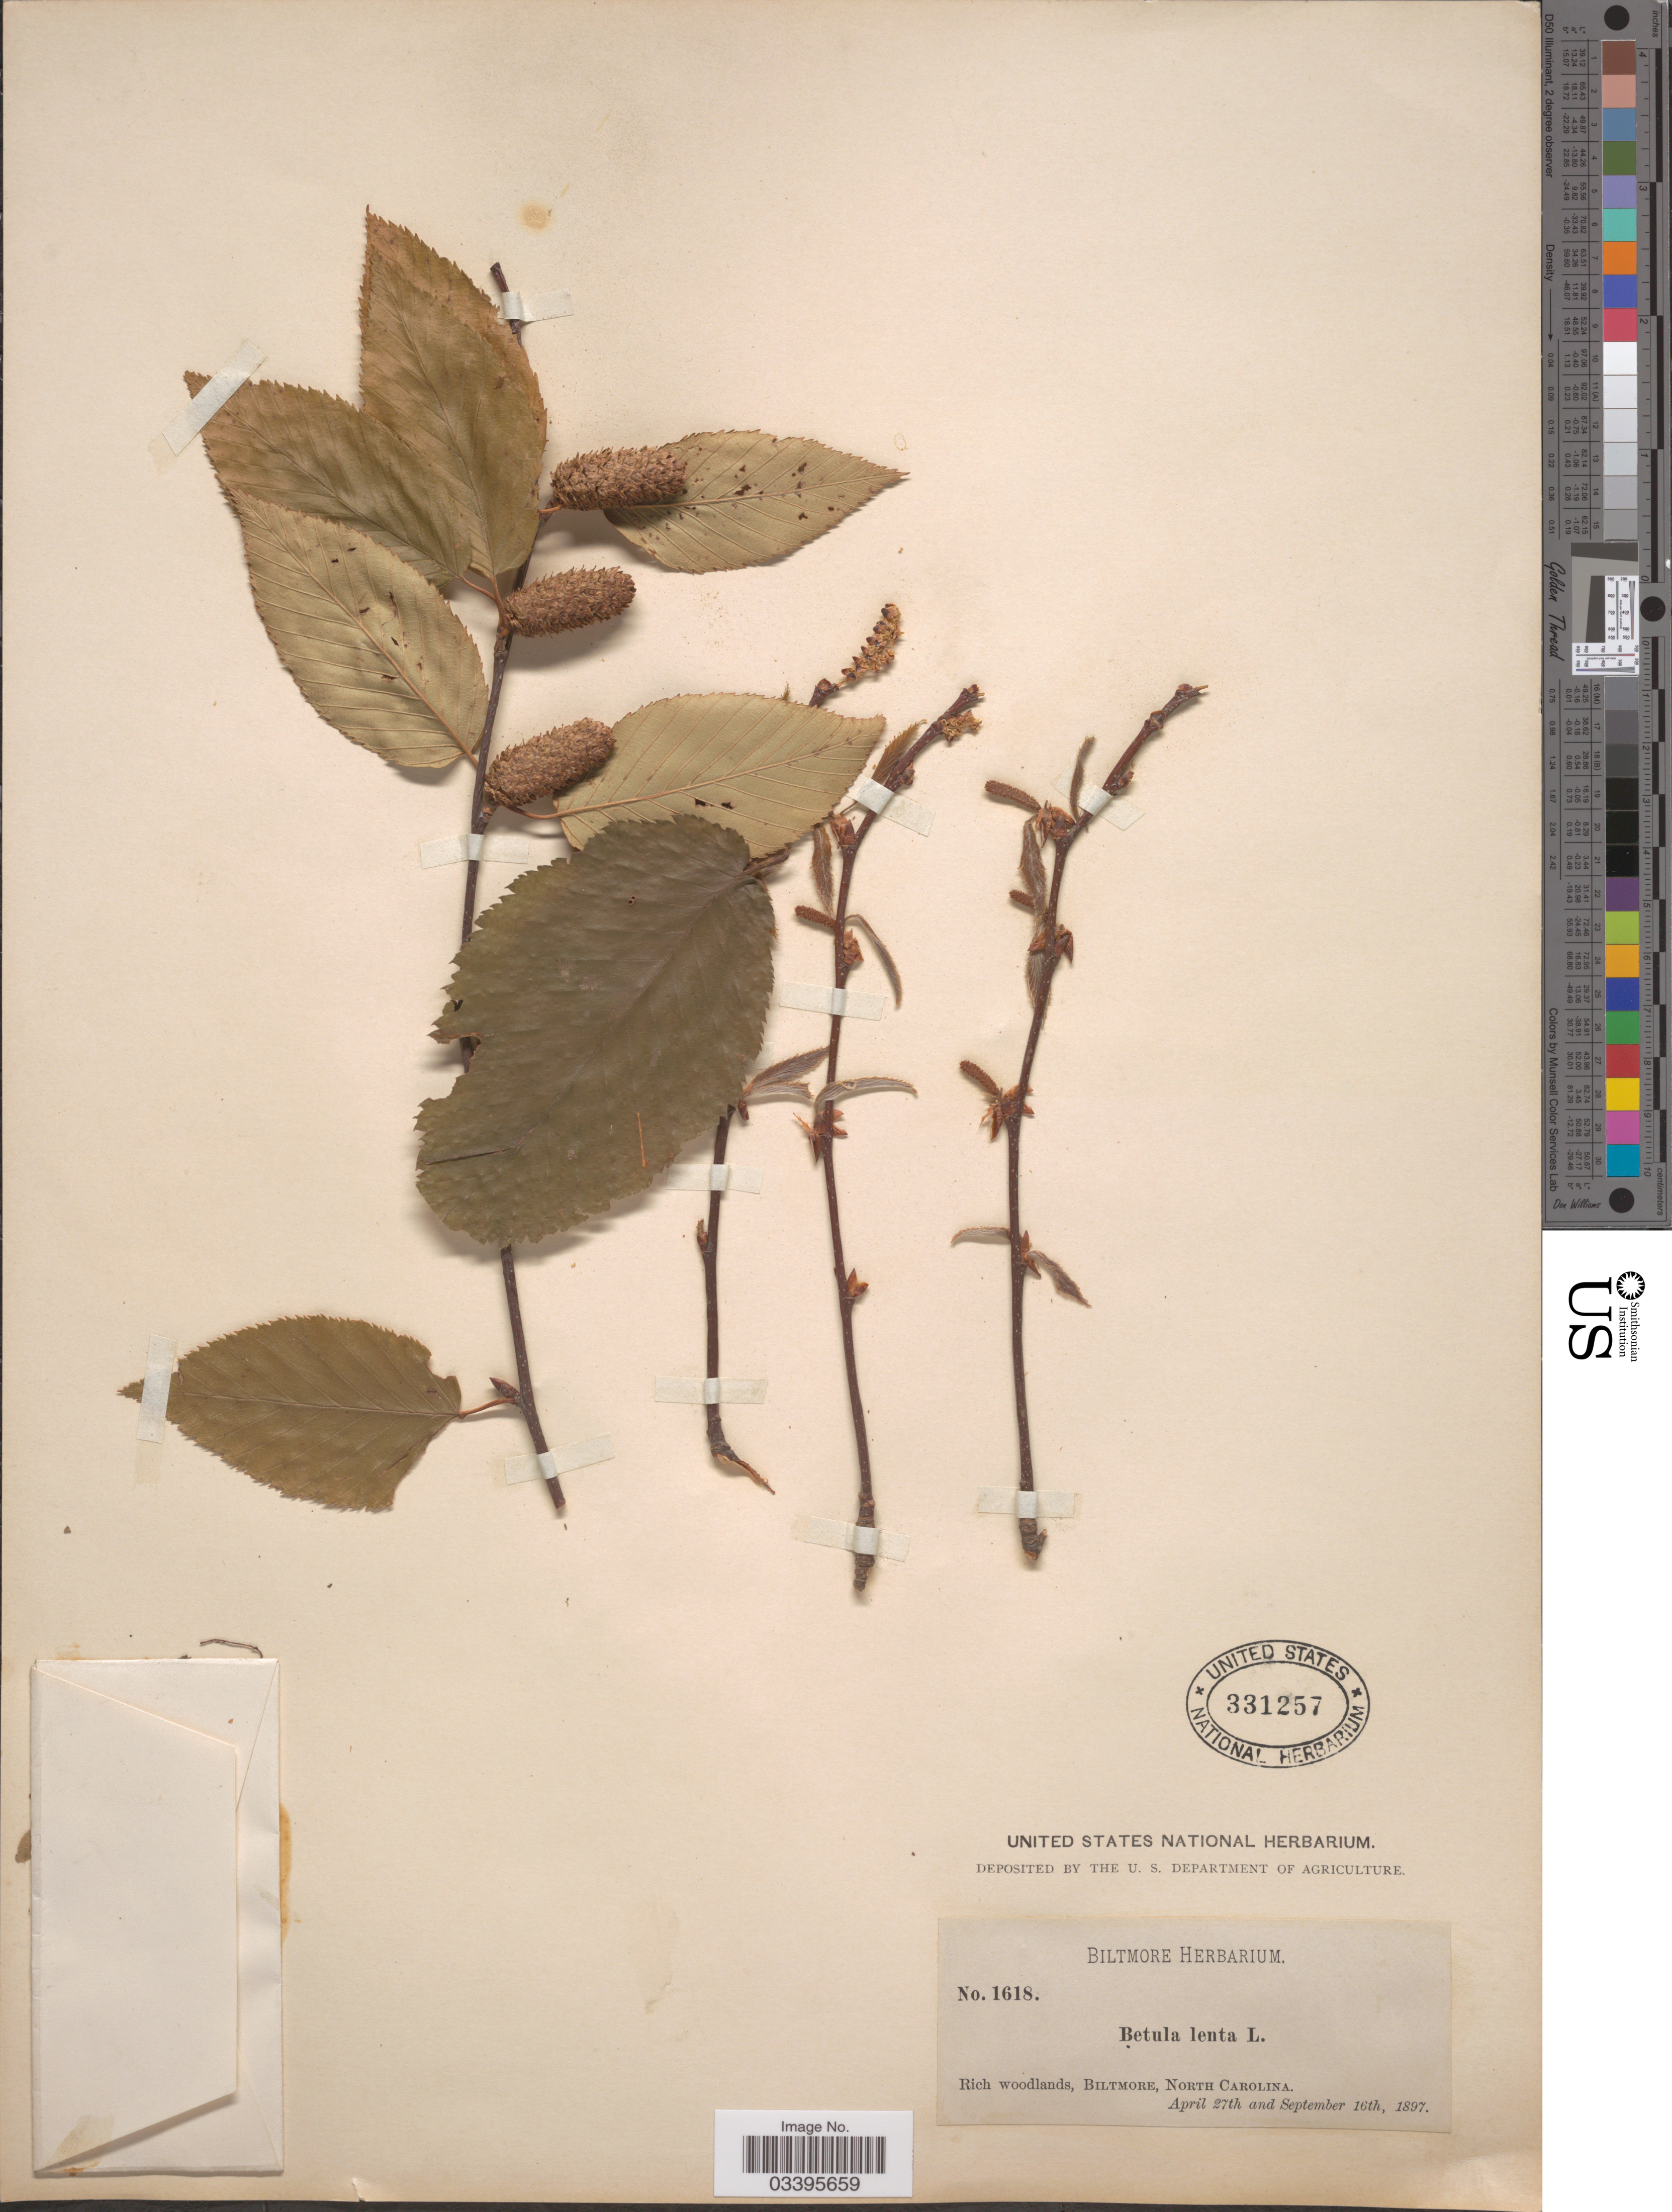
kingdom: Plantae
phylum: Tracheophyta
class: Magnoliopsida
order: Fagales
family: Betulaceae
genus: Betula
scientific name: Betula lenta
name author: L.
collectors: ex herb. Biltmore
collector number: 1618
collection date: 1897-04-27/1897-09-16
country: United States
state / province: North Carolina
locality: Rich woodlands, Biltmore.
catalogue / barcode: US 331257